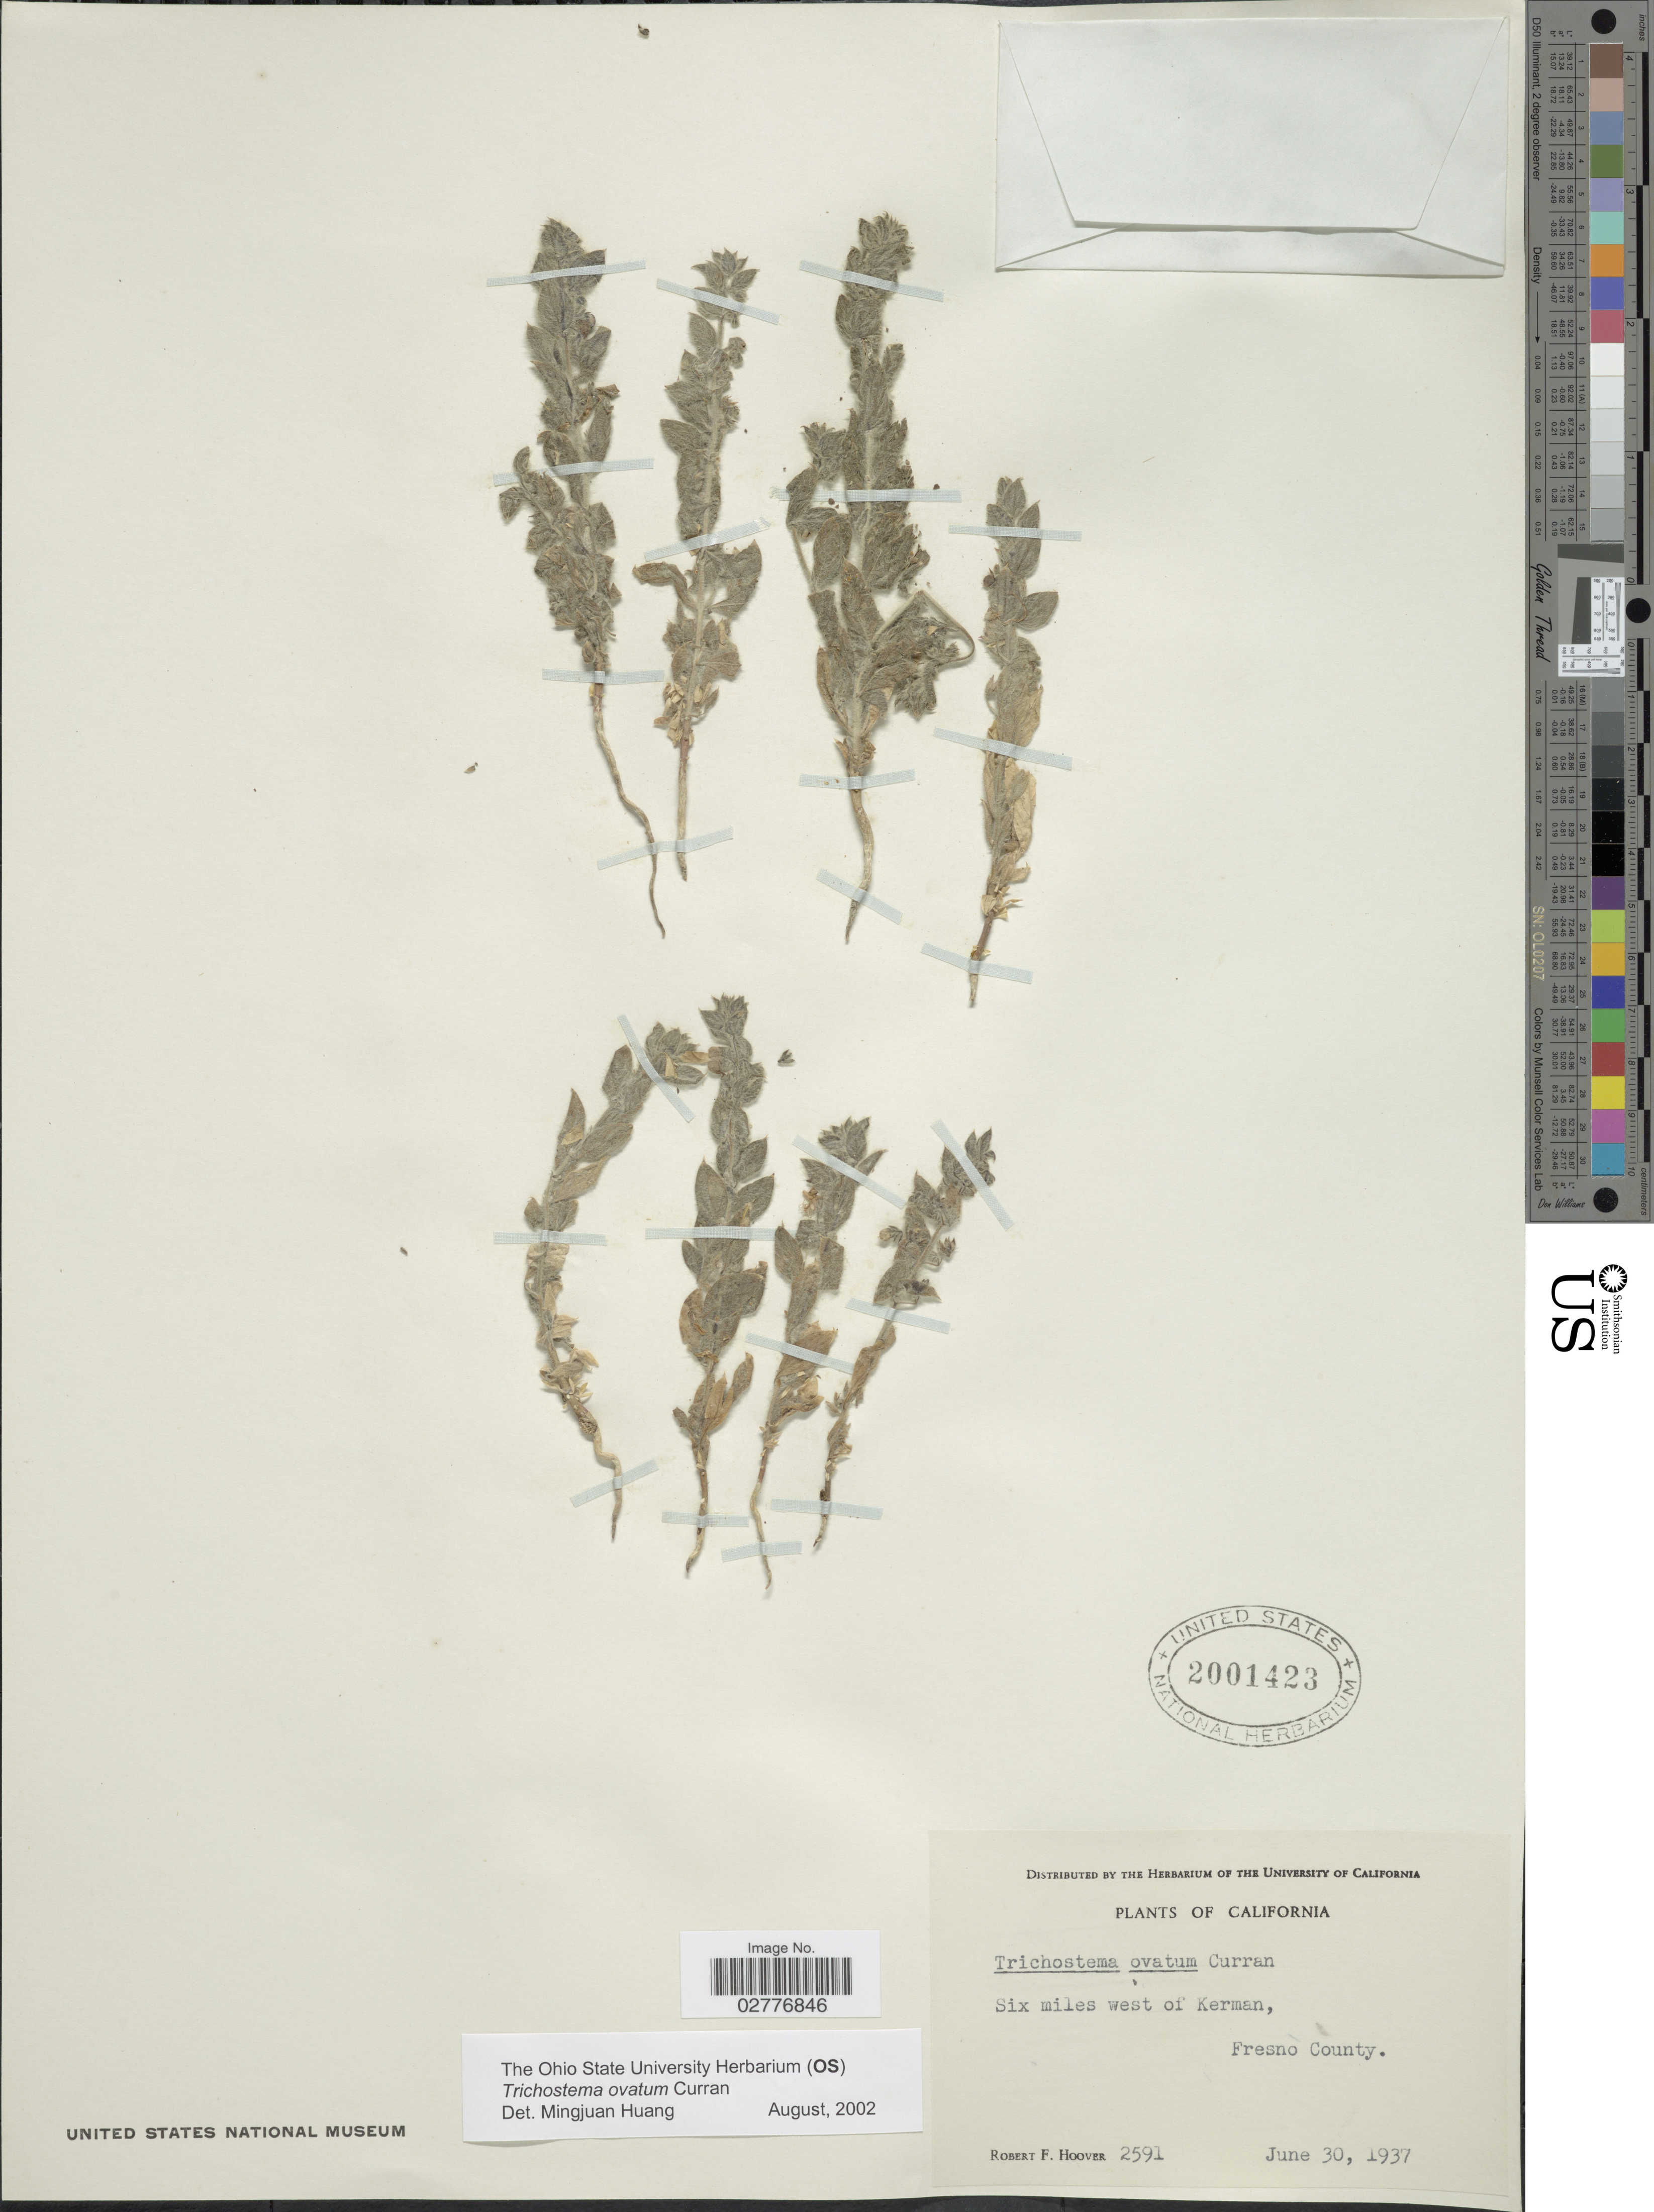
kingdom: Plantae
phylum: Tracheophyta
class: Magnoliopsida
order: Lamiales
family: Lamiaceae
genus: Trichostema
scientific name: Trichostema ovatum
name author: Curran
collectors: R. F. Hoover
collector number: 2591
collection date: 1937-06-30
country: United States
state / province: California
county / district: Fresno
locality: Six miles west of Kerman, Fresno County.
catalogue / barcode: US 2001423